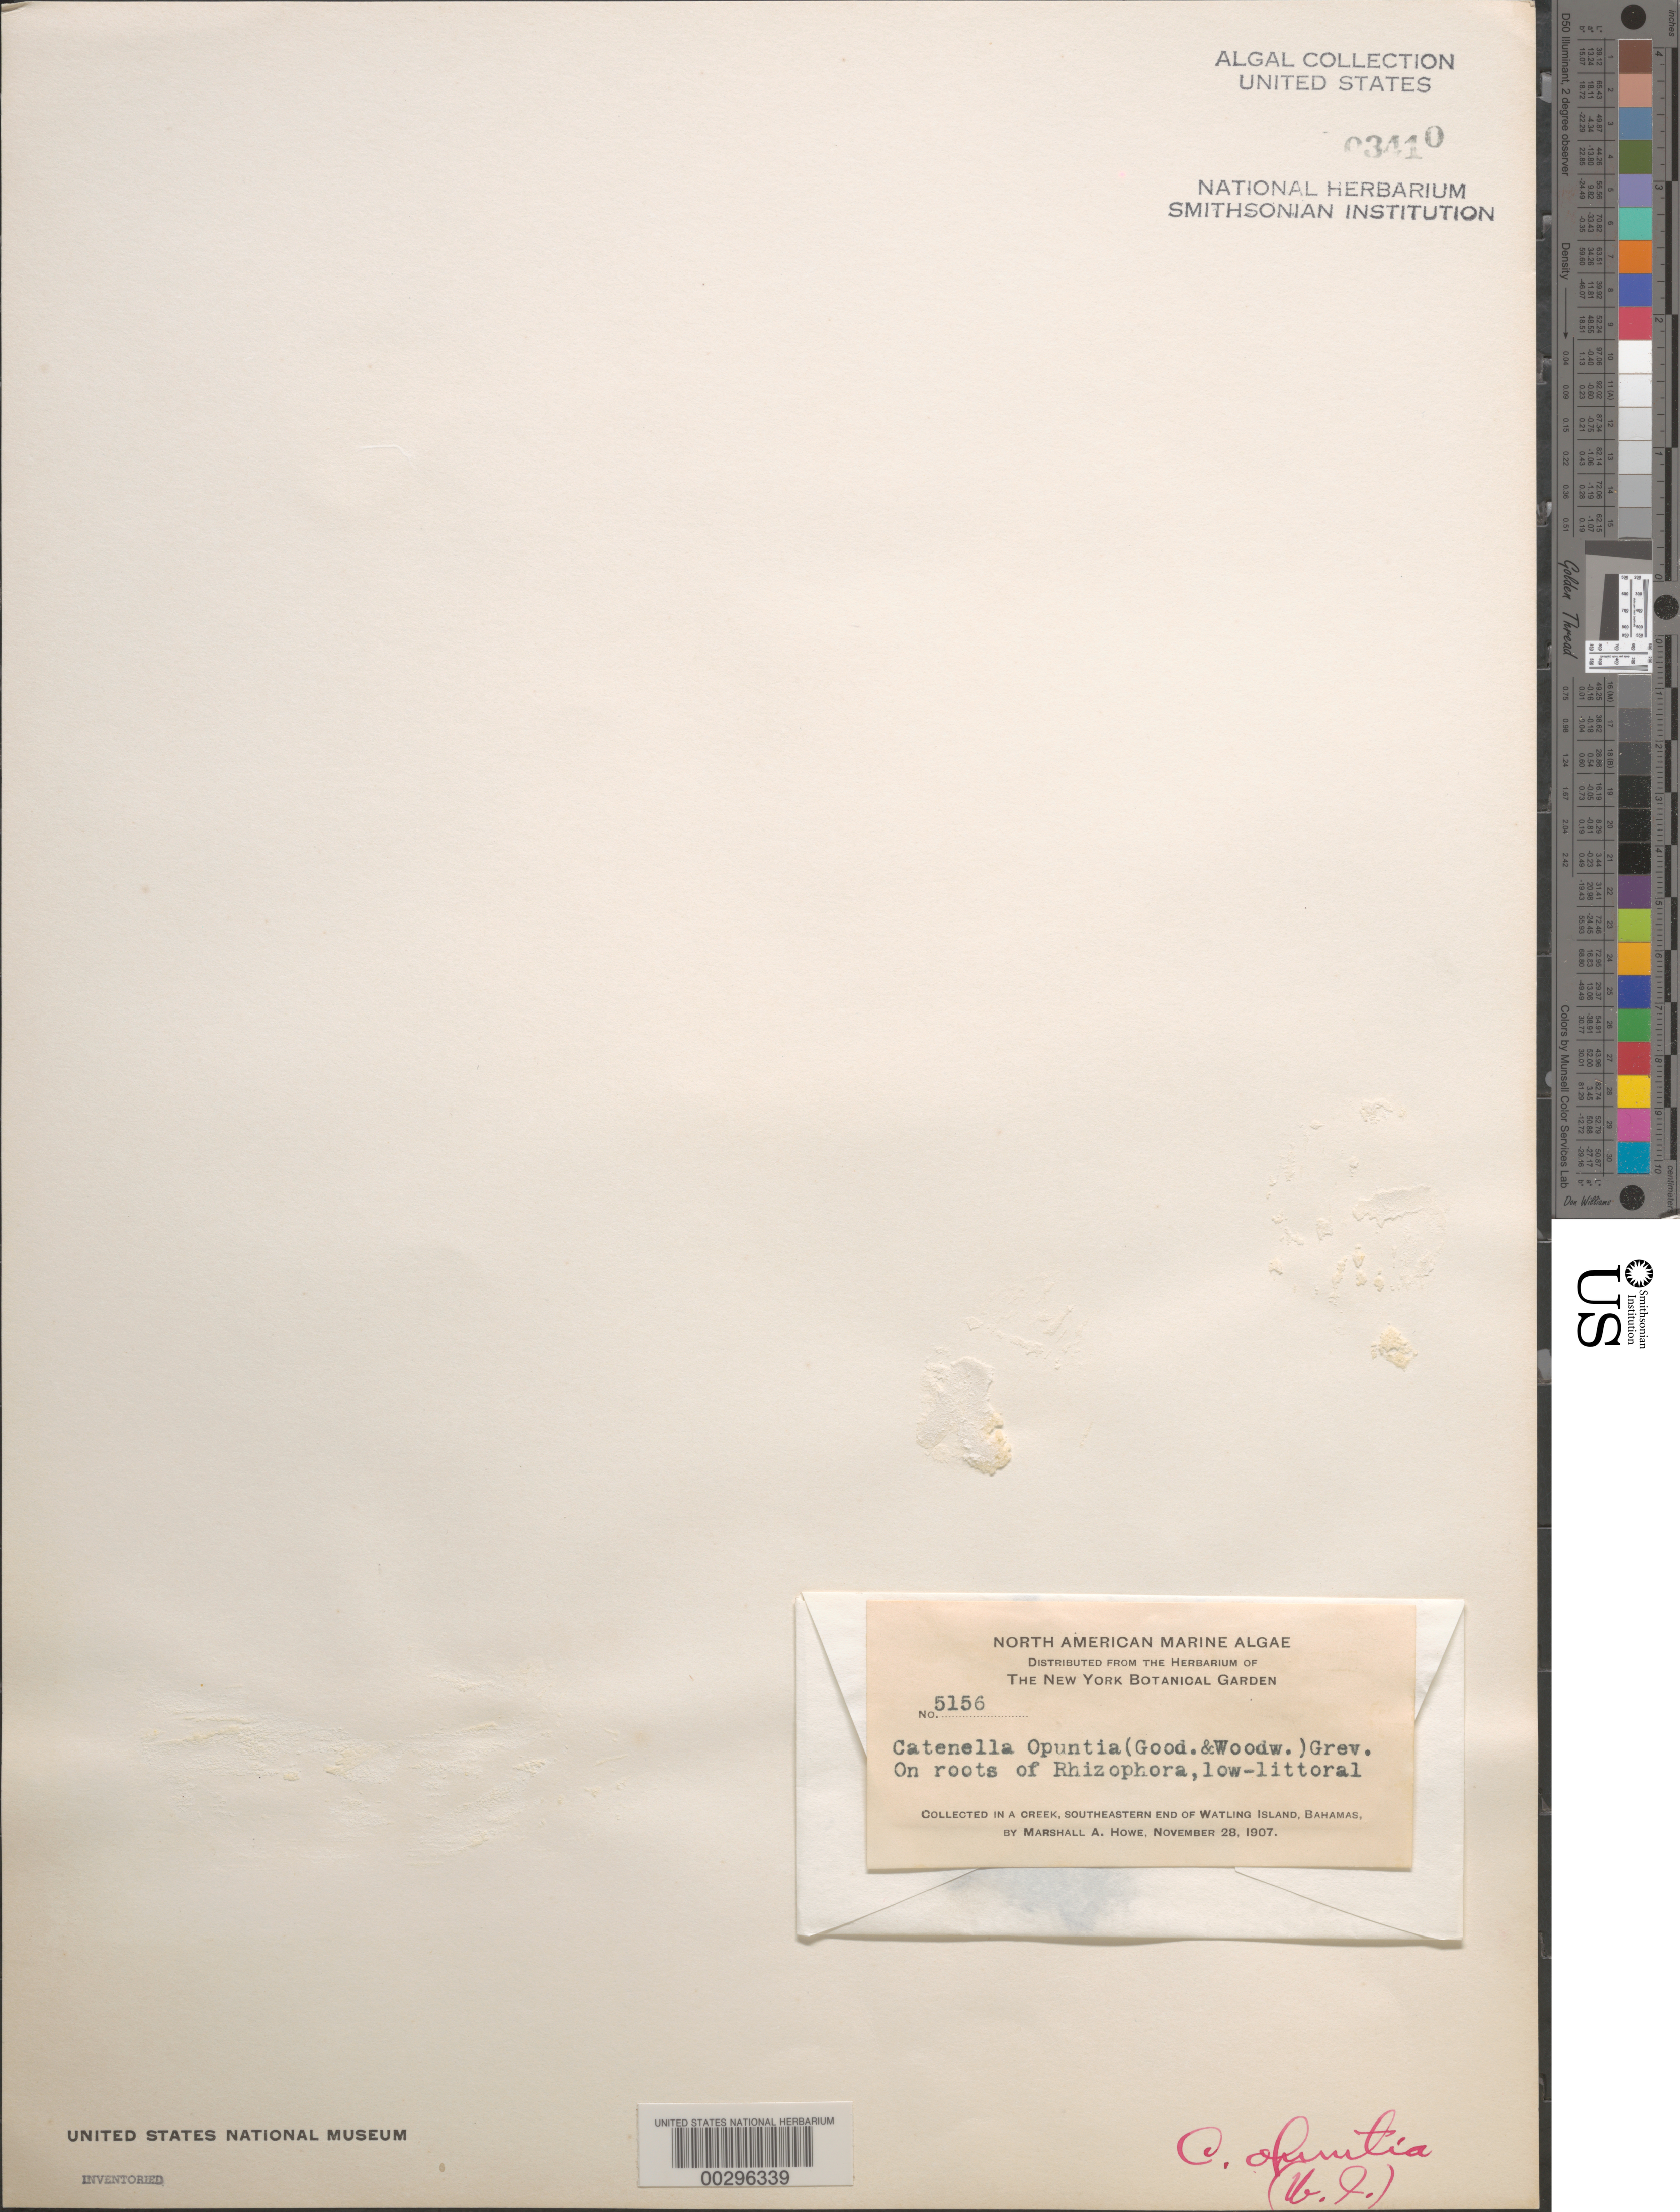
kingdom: Plantae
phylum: Rhodophyta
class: Florideophyceae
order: Gigartinales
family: Caulacanthaceae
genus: Catenella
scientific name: Catenella caespitosa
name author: (With.) L.M. Irvine in Parke & P.S. Dixon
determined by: Algae name updating Project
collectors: M. A. Howe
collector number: MAH 5156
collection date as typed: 28 Nov 1907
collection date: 1907-11-28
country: Bahamas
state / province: San Salvador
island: San Salvador Island (Watling Island)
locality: Creek at southeastern end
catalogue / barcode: US 3410